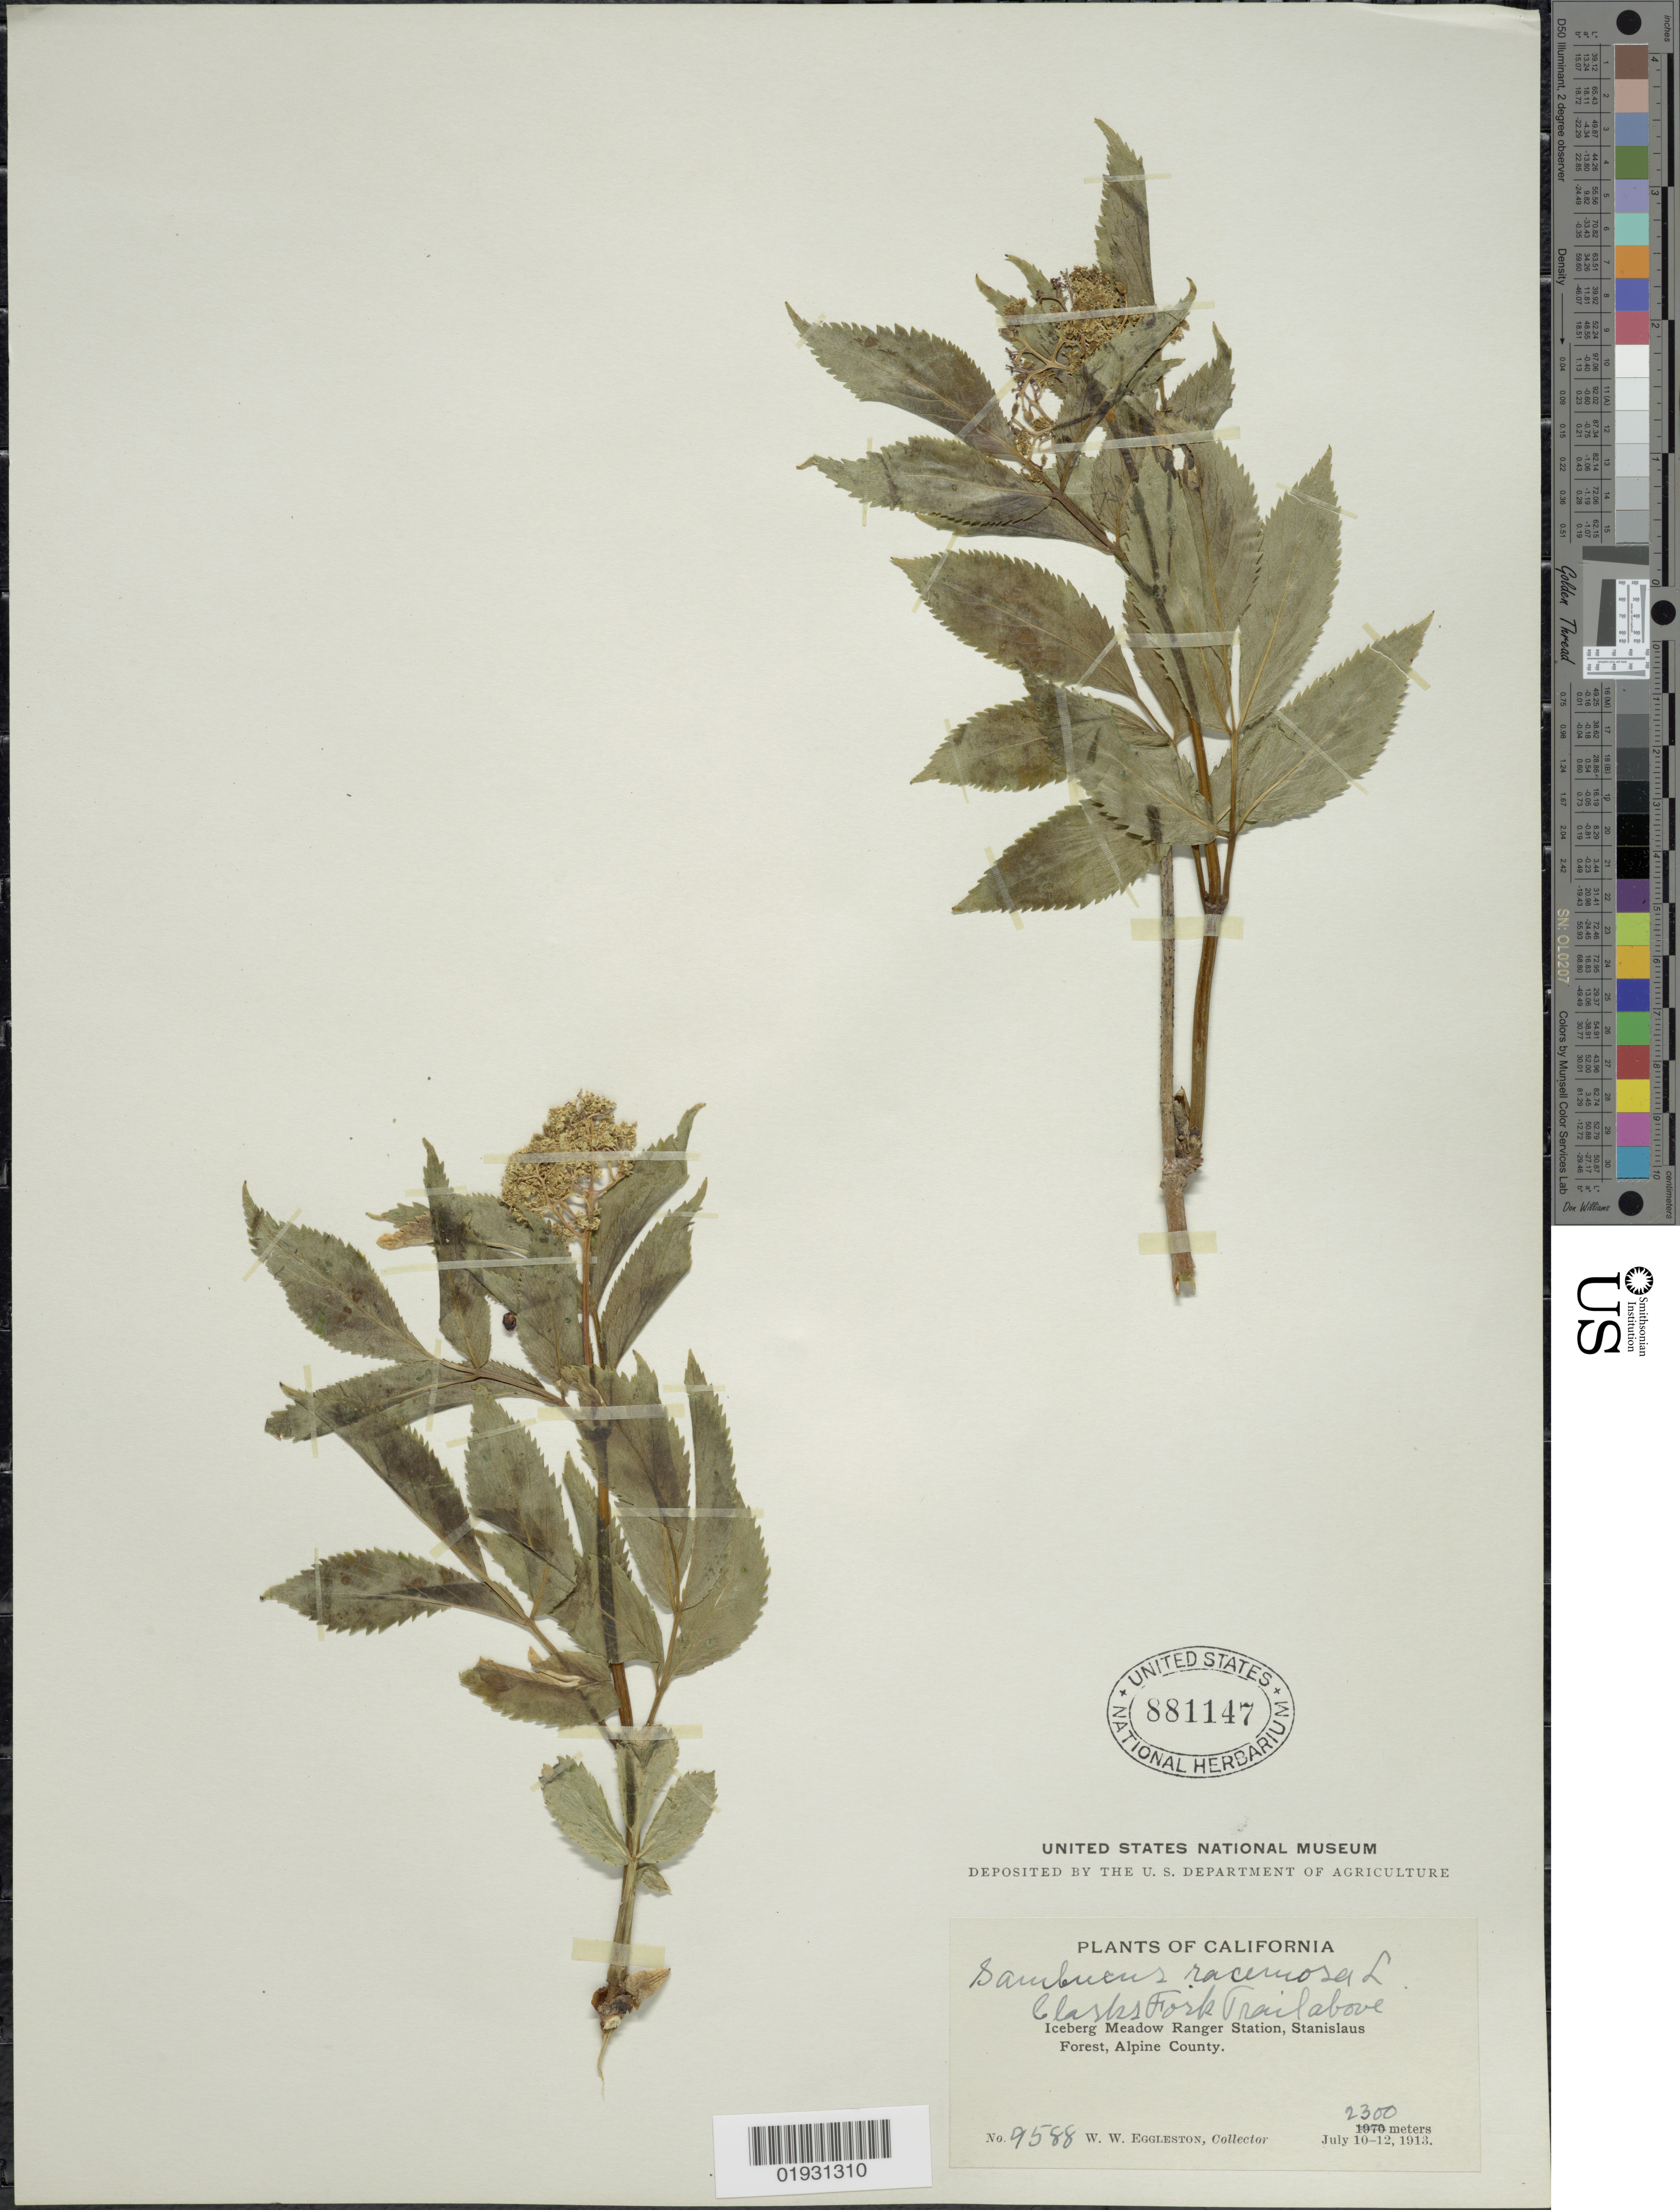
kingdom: Plantae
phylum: Tracheophyta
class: Magnoliopsida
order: Dipsacales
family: Viburnaceae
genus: Sambucus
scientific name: Sambucus racemosa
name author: L.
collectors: W. W. Eggleston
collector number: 9588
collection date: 1913-07-10/1913-07-12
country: United States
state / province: California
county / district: Alpine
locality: Clarks Fork Trail above Iceberg Meadow Ranger Station, Stanislaus Forest, Alpine County.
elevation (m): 2300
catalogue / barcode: US 881147